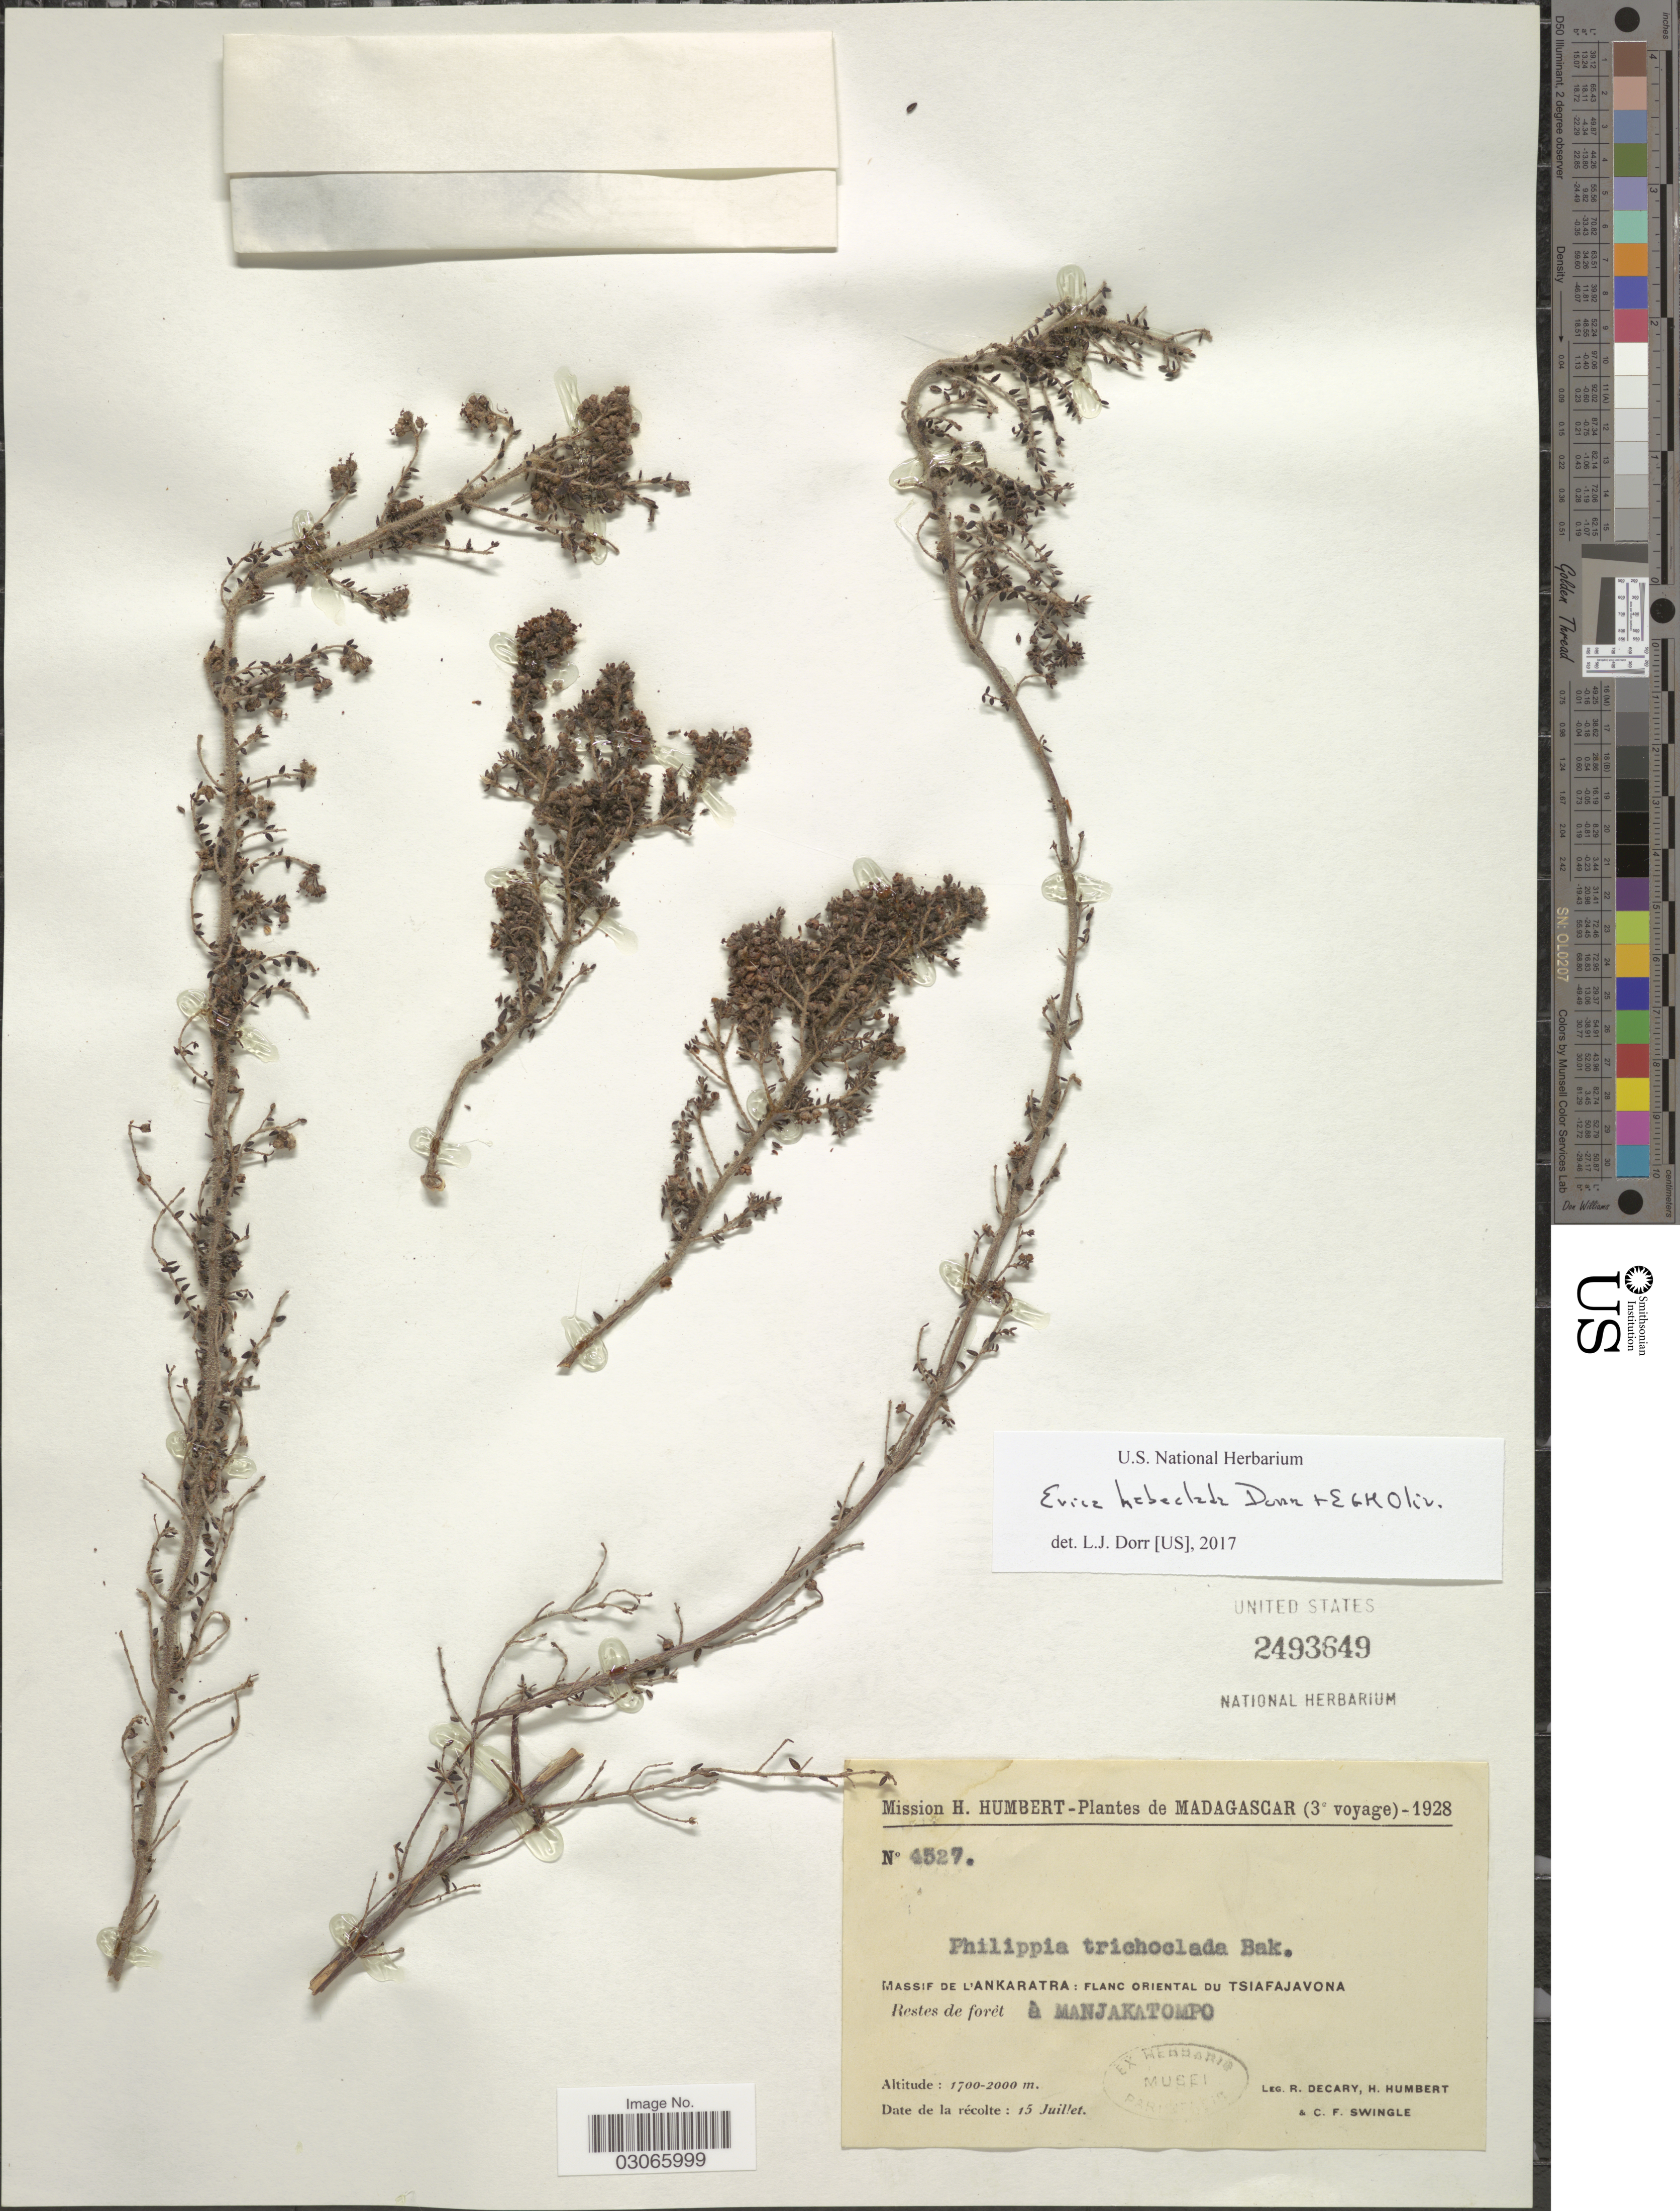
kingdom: Plantae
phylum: Tracheophyta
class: Magnoliopsida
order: Ericales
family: Ericaceae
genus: Erica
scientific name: Erica hebeclada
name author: Dorr & E.G.H. Oliv.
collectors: R. Decary, H. Humbert & C. Swingle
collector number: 4527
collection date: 1928-07-15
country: Madagascar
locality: Massif de l'Ankaratra: Flanc Oriental du Tsiafajavona. Restes de forêt à Manjakatompo.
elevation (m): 1700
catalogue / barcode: US 2493649